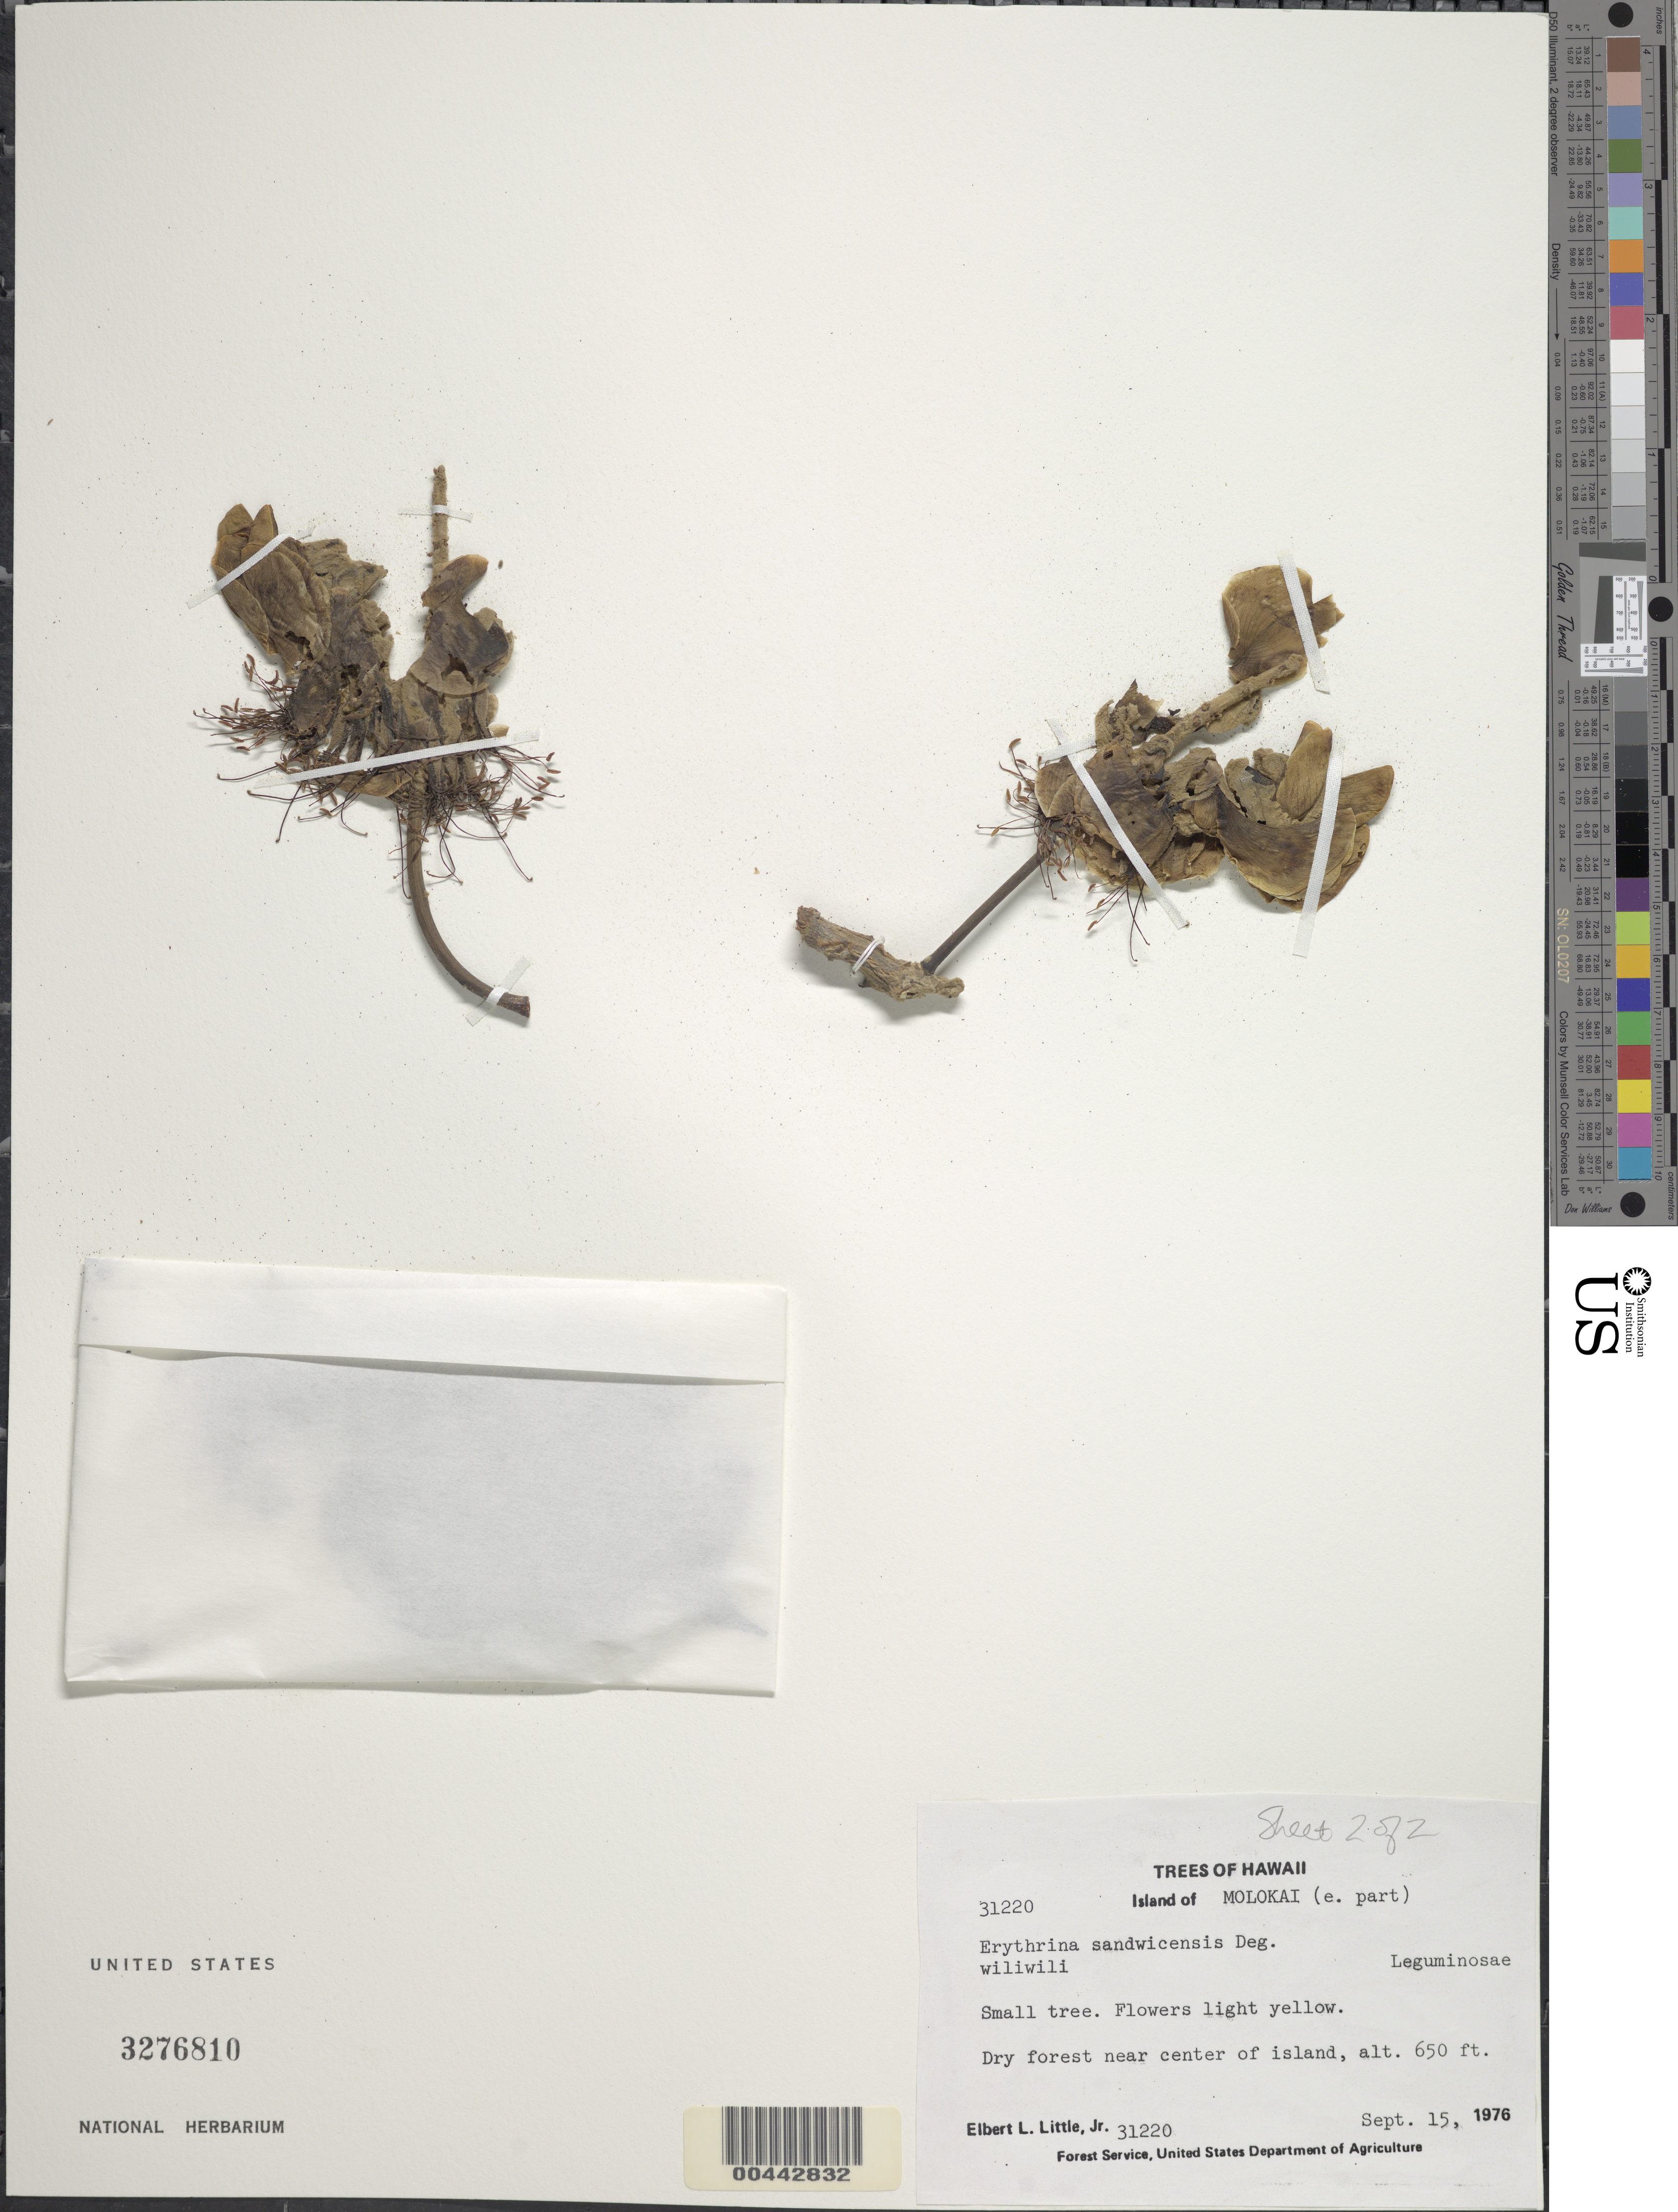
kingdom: Plantae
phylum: Tracheophyta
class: Magnoliopsida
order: Fabales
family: Fabaceae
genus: Erythrina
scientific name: Erythrina sandwicensis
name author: O. Deg.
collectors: E. L. Little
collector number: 31220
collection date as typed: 15 Sep 1976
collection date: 1976-09-15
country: United States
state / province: Hawaii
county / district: Maui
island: Moloka'i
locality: East part of Molokai, near center of island.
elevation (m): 198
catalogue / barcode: US 3276810